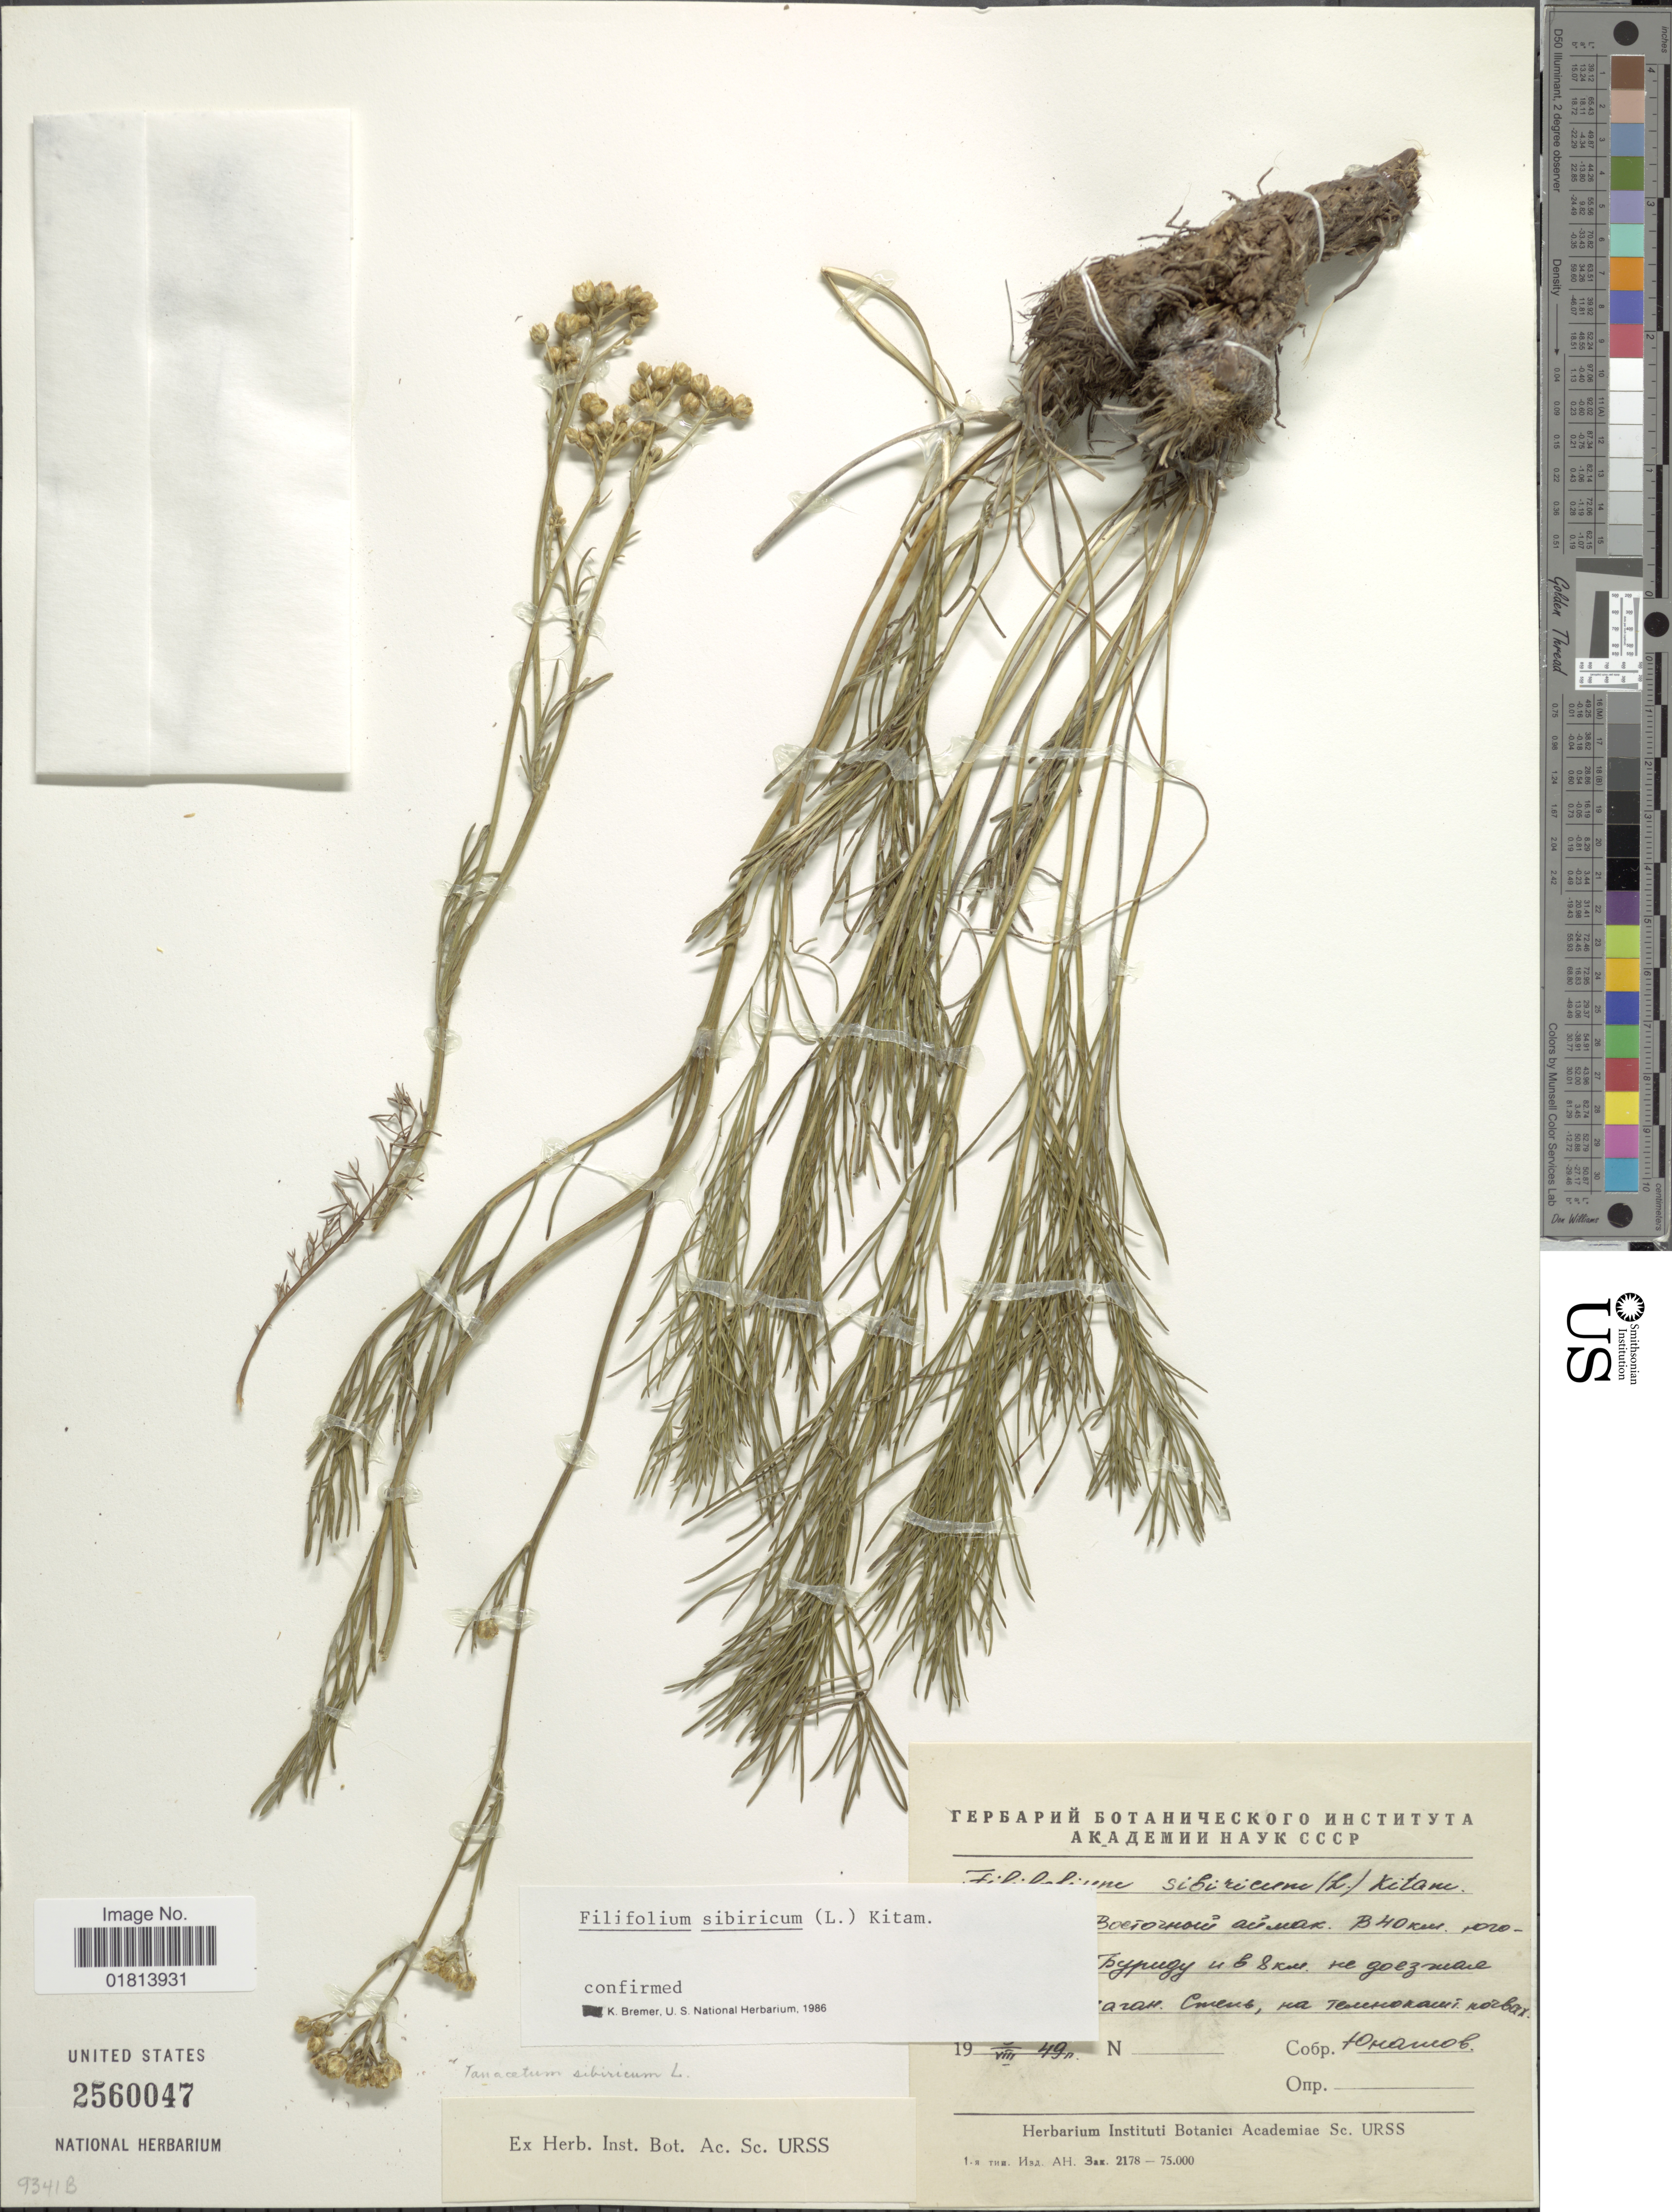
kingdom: Plantae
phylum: Tracheophyta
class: Magnoliopsida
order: Asterales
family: Asteraceae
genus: Filifolium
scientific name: Filifolium sibiricum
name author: (L.) Kitam.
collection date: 1949-08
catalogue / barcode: US 2560047